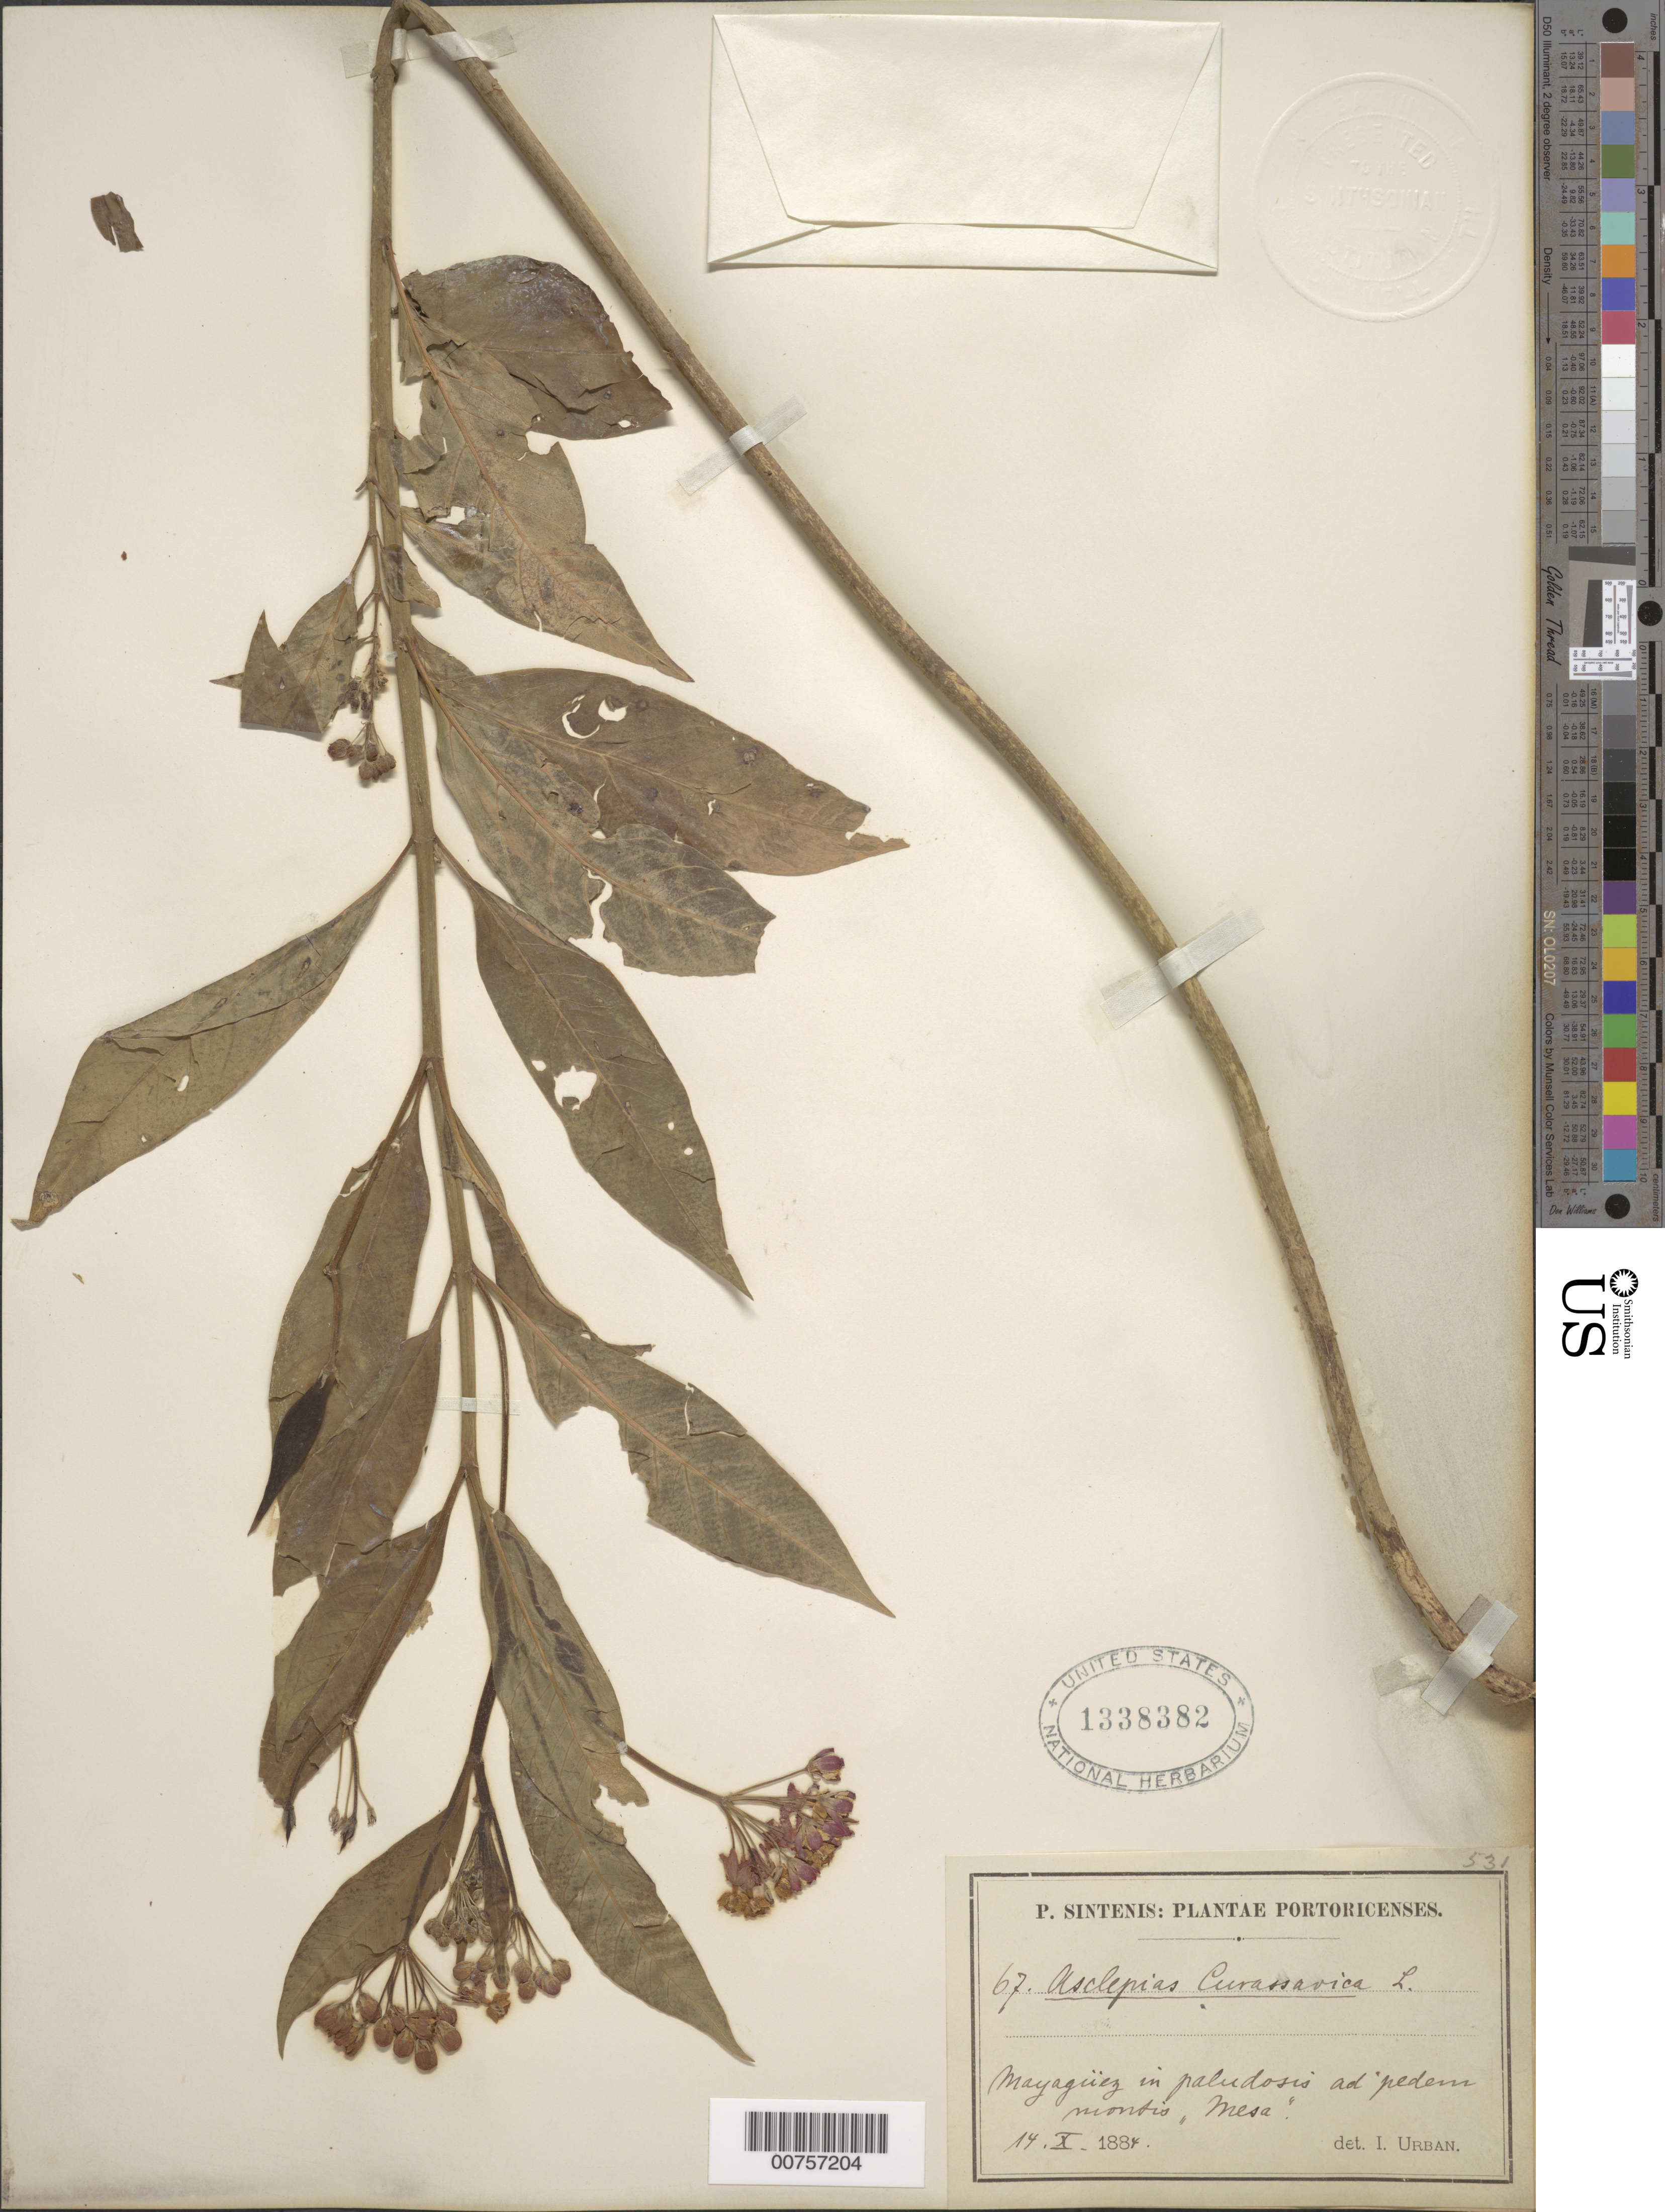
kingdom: Plantae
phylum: Tracheophyta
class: Magnoliopsida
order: Gentianales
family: Apocynaceae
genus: Asclepias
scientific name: Asclepias curassavica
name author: L.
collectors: P. Sintenis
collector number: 67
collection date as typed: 14 Oct 1884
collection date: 1884-10-14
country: Puerto Rico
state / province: Mayagüez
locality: Mayaguez in paludosis adpedem montis "Mesa"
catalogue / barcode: US 1338382